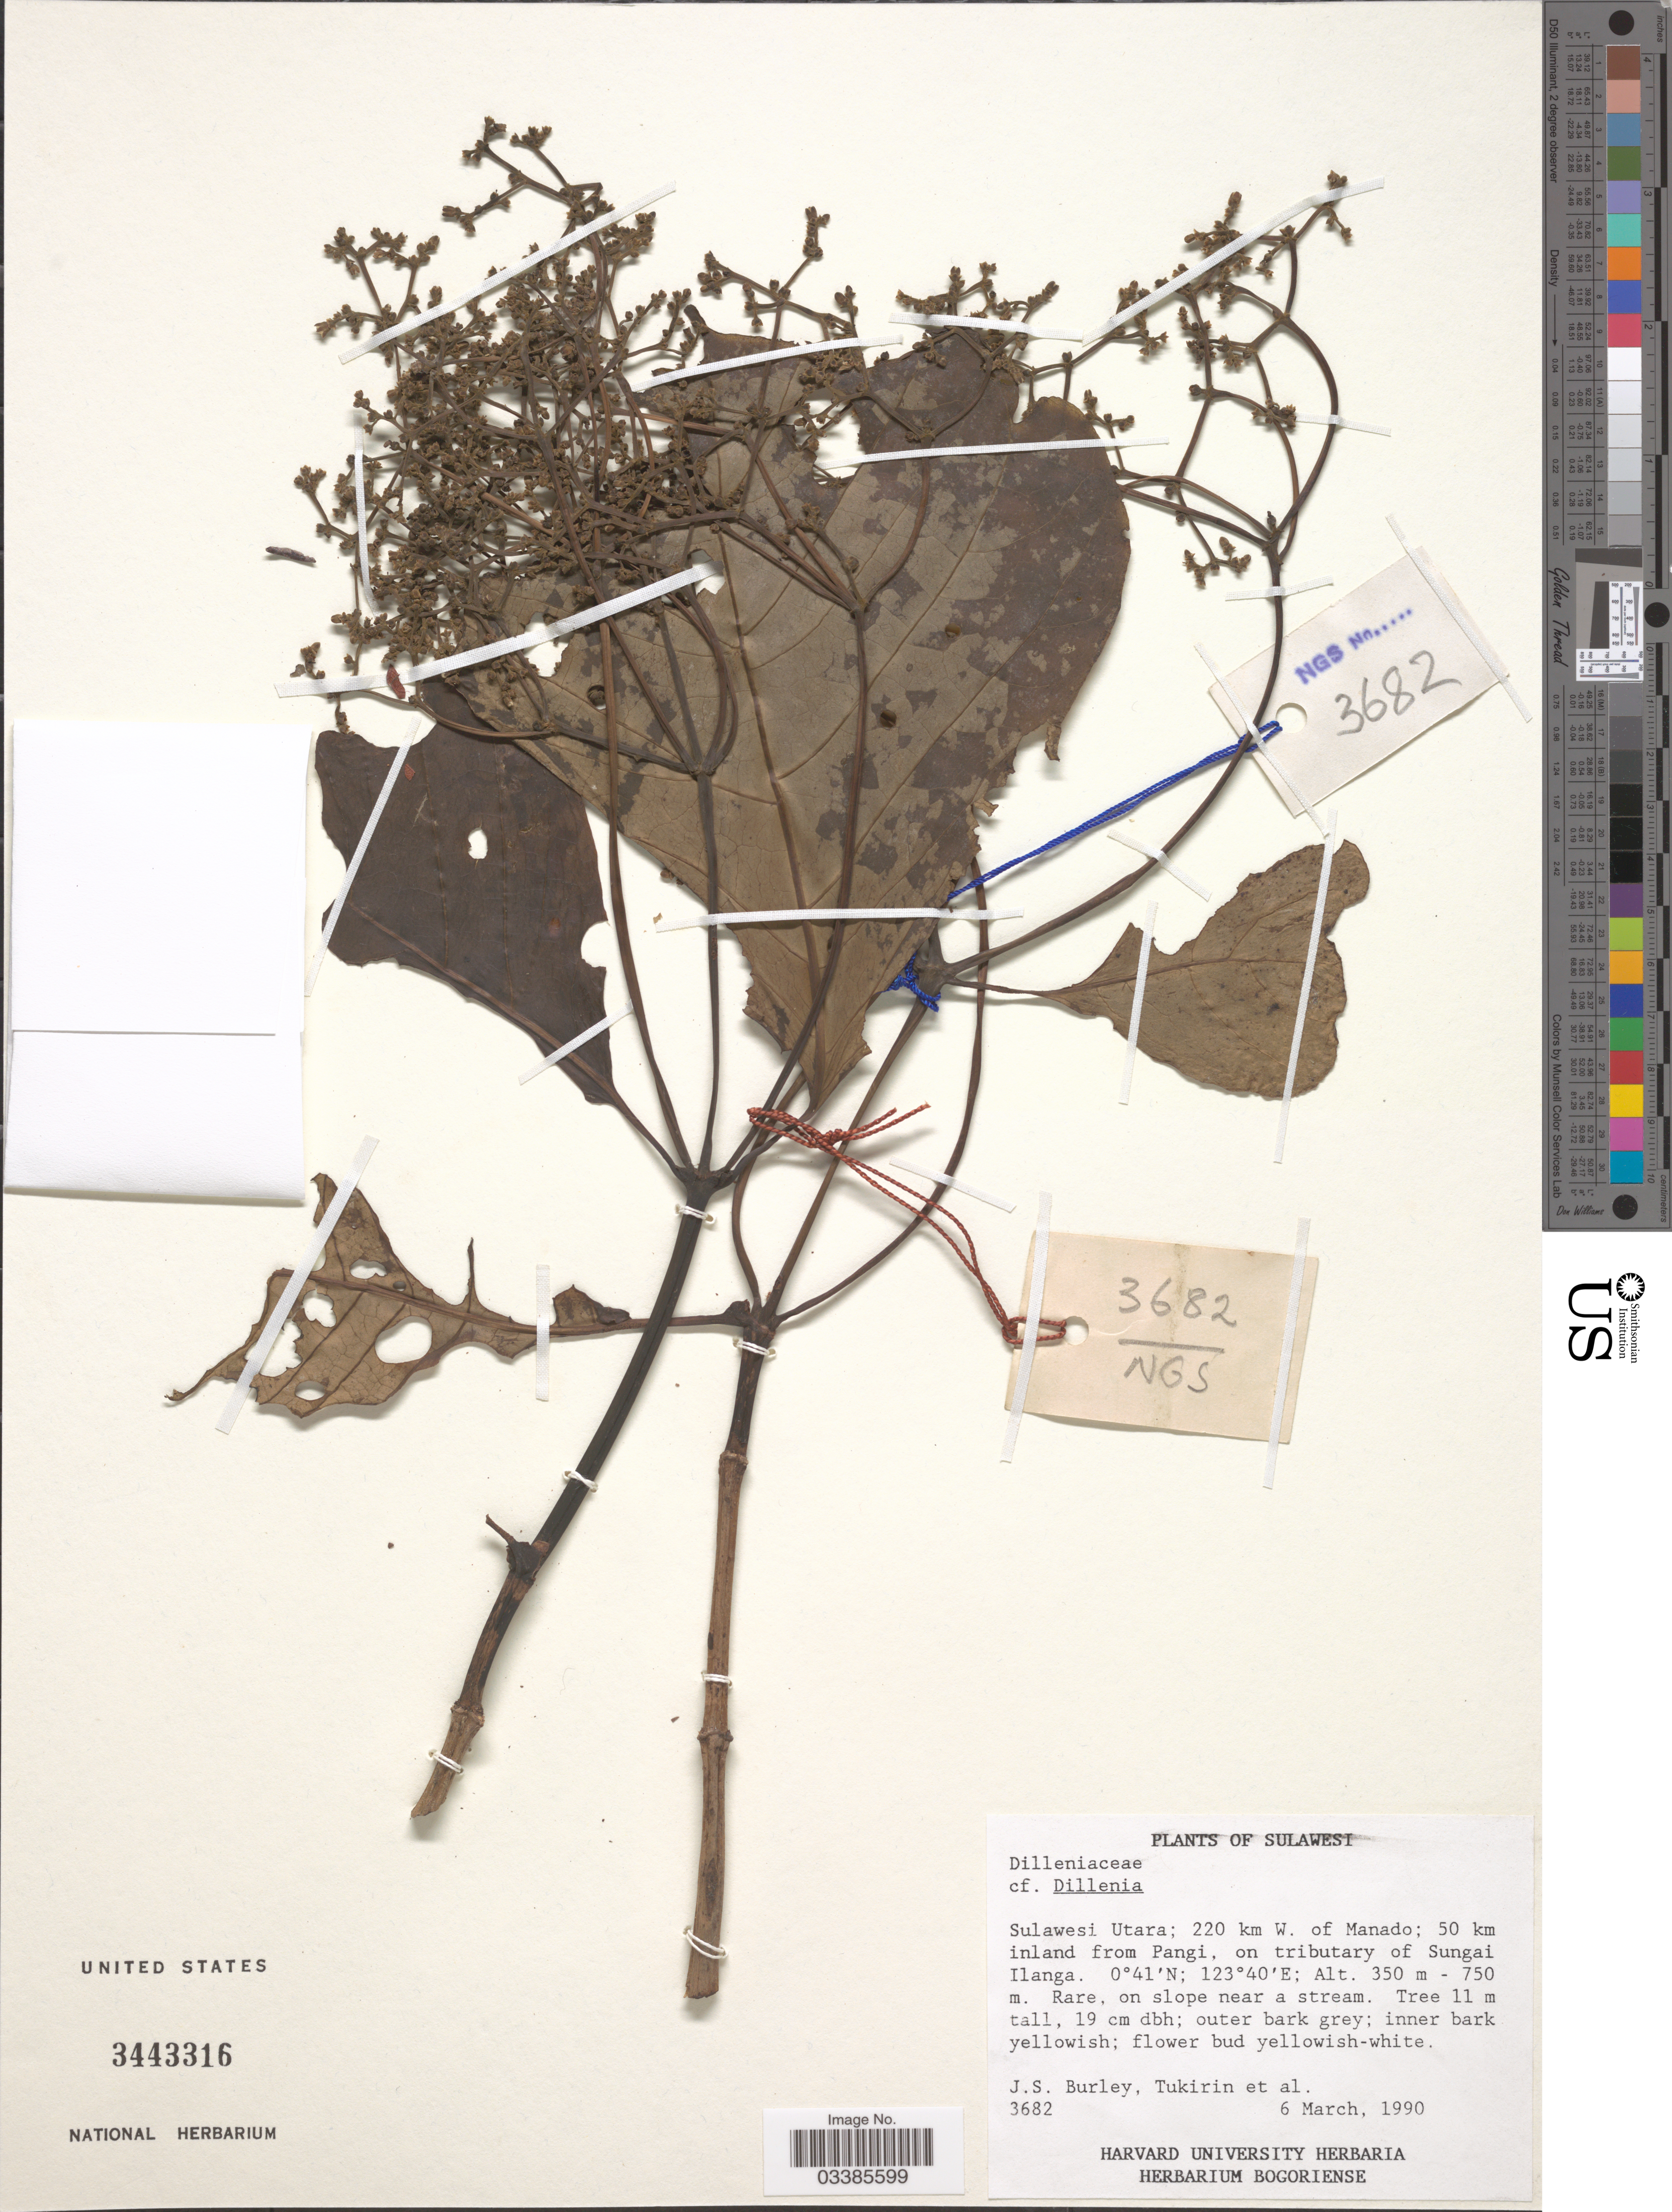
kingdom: Plantae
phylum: Tracheophyta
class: Magnoliopsida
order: Dilleniales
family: Dilleniaceae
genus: Dillenia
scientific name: Dillenia sp.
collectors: J. S. Burley, -. Tukirin & et al.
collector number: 3682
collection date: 1990-03-06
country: Indonesia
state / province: Sulawesi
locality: Sulawesi Utara; 220 km W. of Manado; 50 km inland from Pangi, on tributary of Sungai Ilanga.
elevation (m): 350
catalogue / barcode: US 3443316